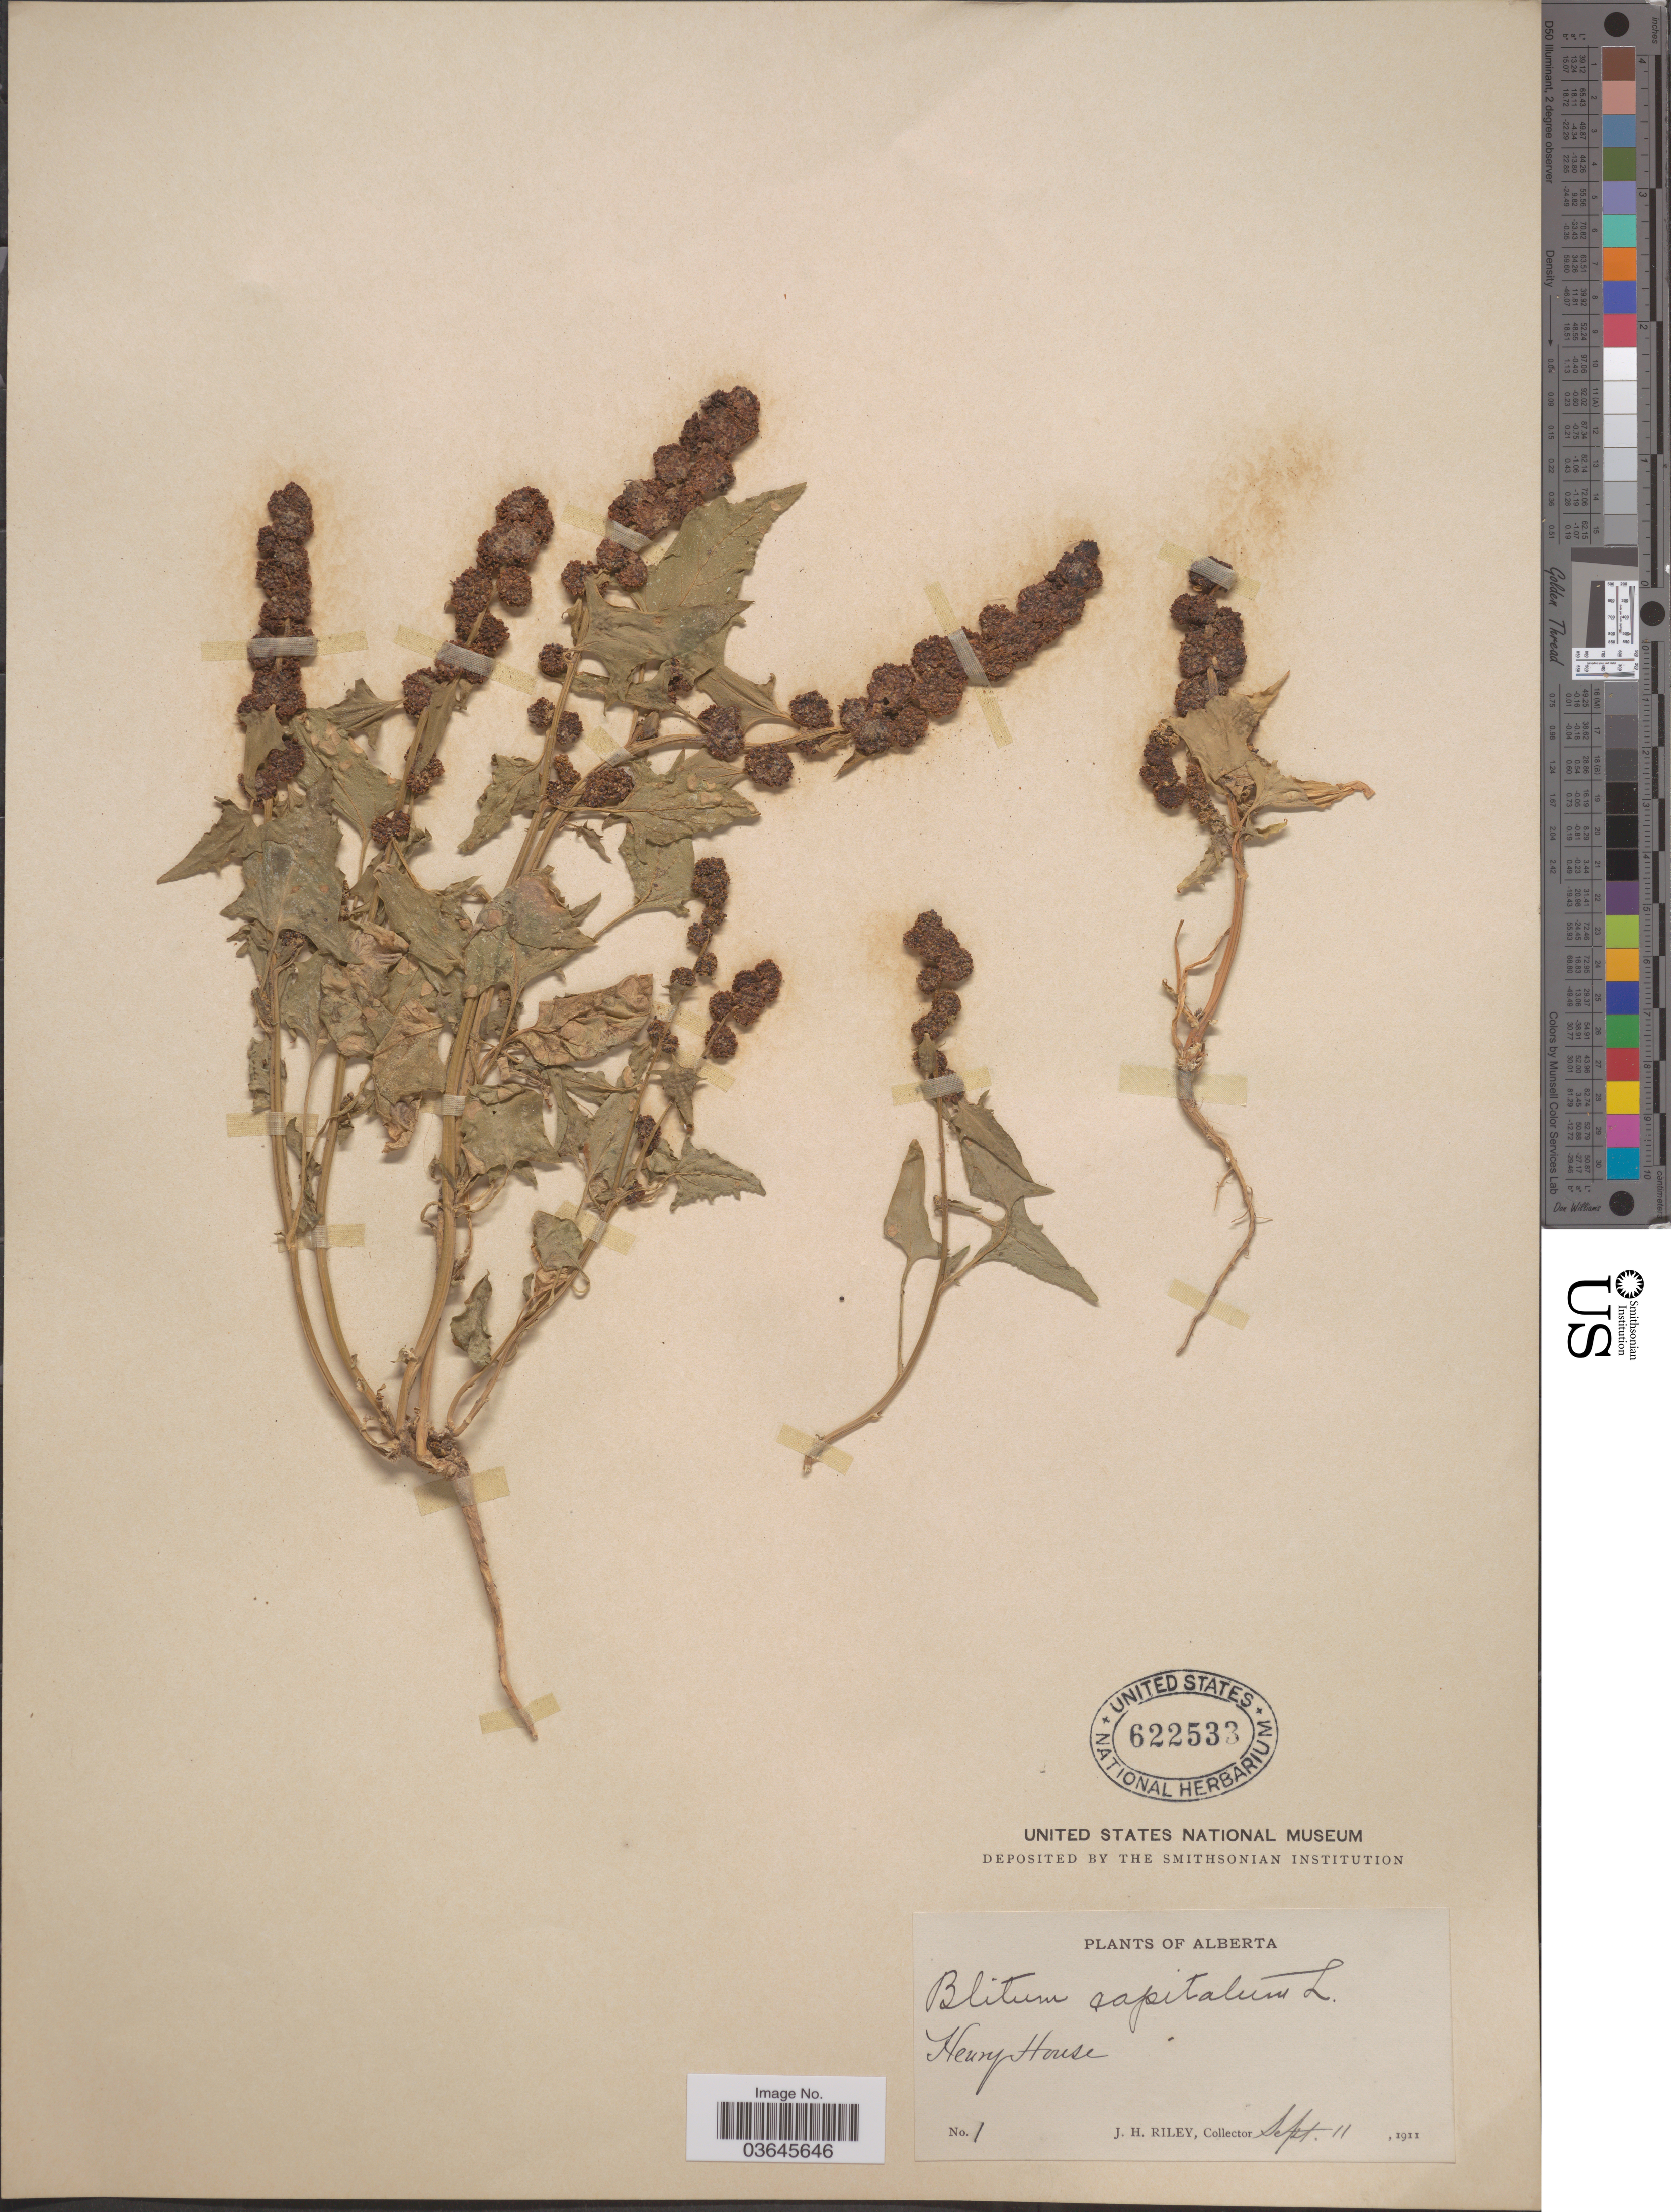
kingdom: Plantae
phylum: Tracheophyta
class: Magnoliopsida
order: Caryophyllales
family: Amaranthaceae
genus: Blitum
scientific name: Blitum capitatum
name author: L.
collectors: J. H. Riley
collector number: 1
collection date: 1911-09-11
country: Canada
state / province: Alberta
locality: Henry House.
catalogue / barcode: US 622533